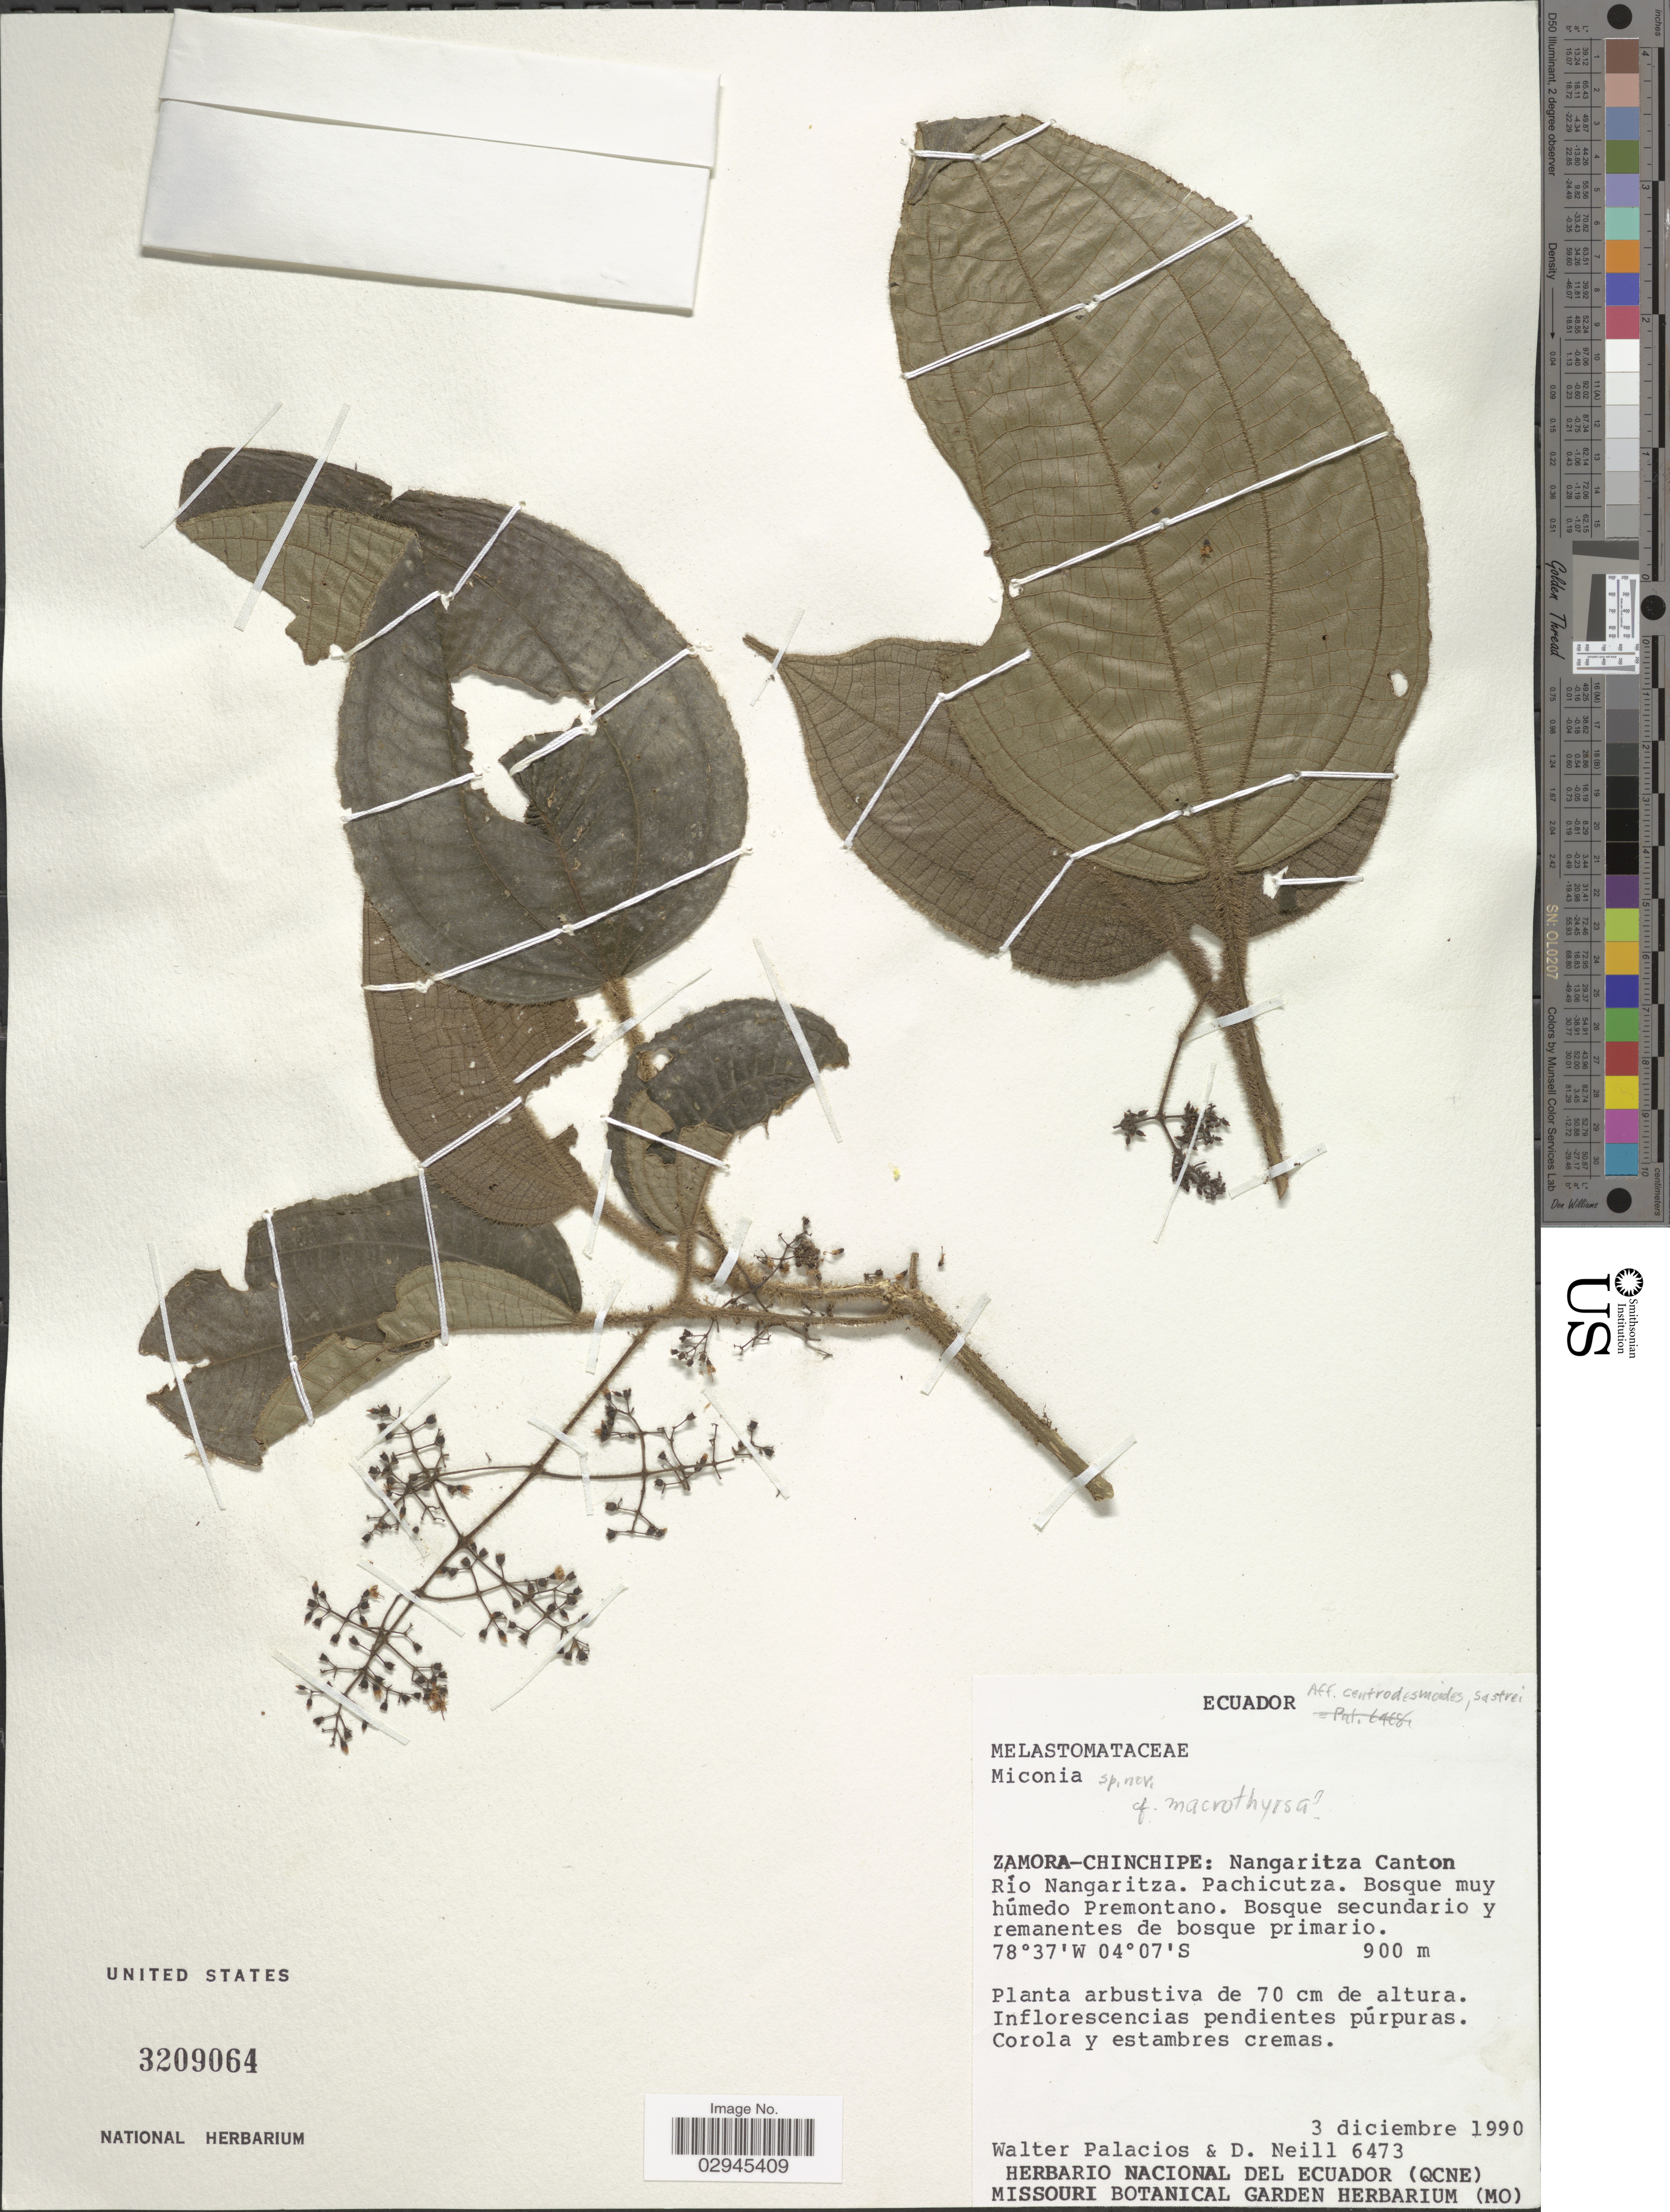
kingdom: Plantae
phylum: Tracheophyta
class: Magnoliopsida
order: Myrtales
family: Melastomataceae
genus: Miconia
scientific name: Miconia sp.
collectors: W. Palacios & D. Neill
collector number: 6473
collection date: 1990-12-03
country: Ecuador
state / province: Zamora-Chinchipe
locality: Nangaritza Canton. Río Nangaritza. Pachicutza. Bosque muy húmedo Premontano.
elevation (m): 900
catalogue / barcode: US 3209064